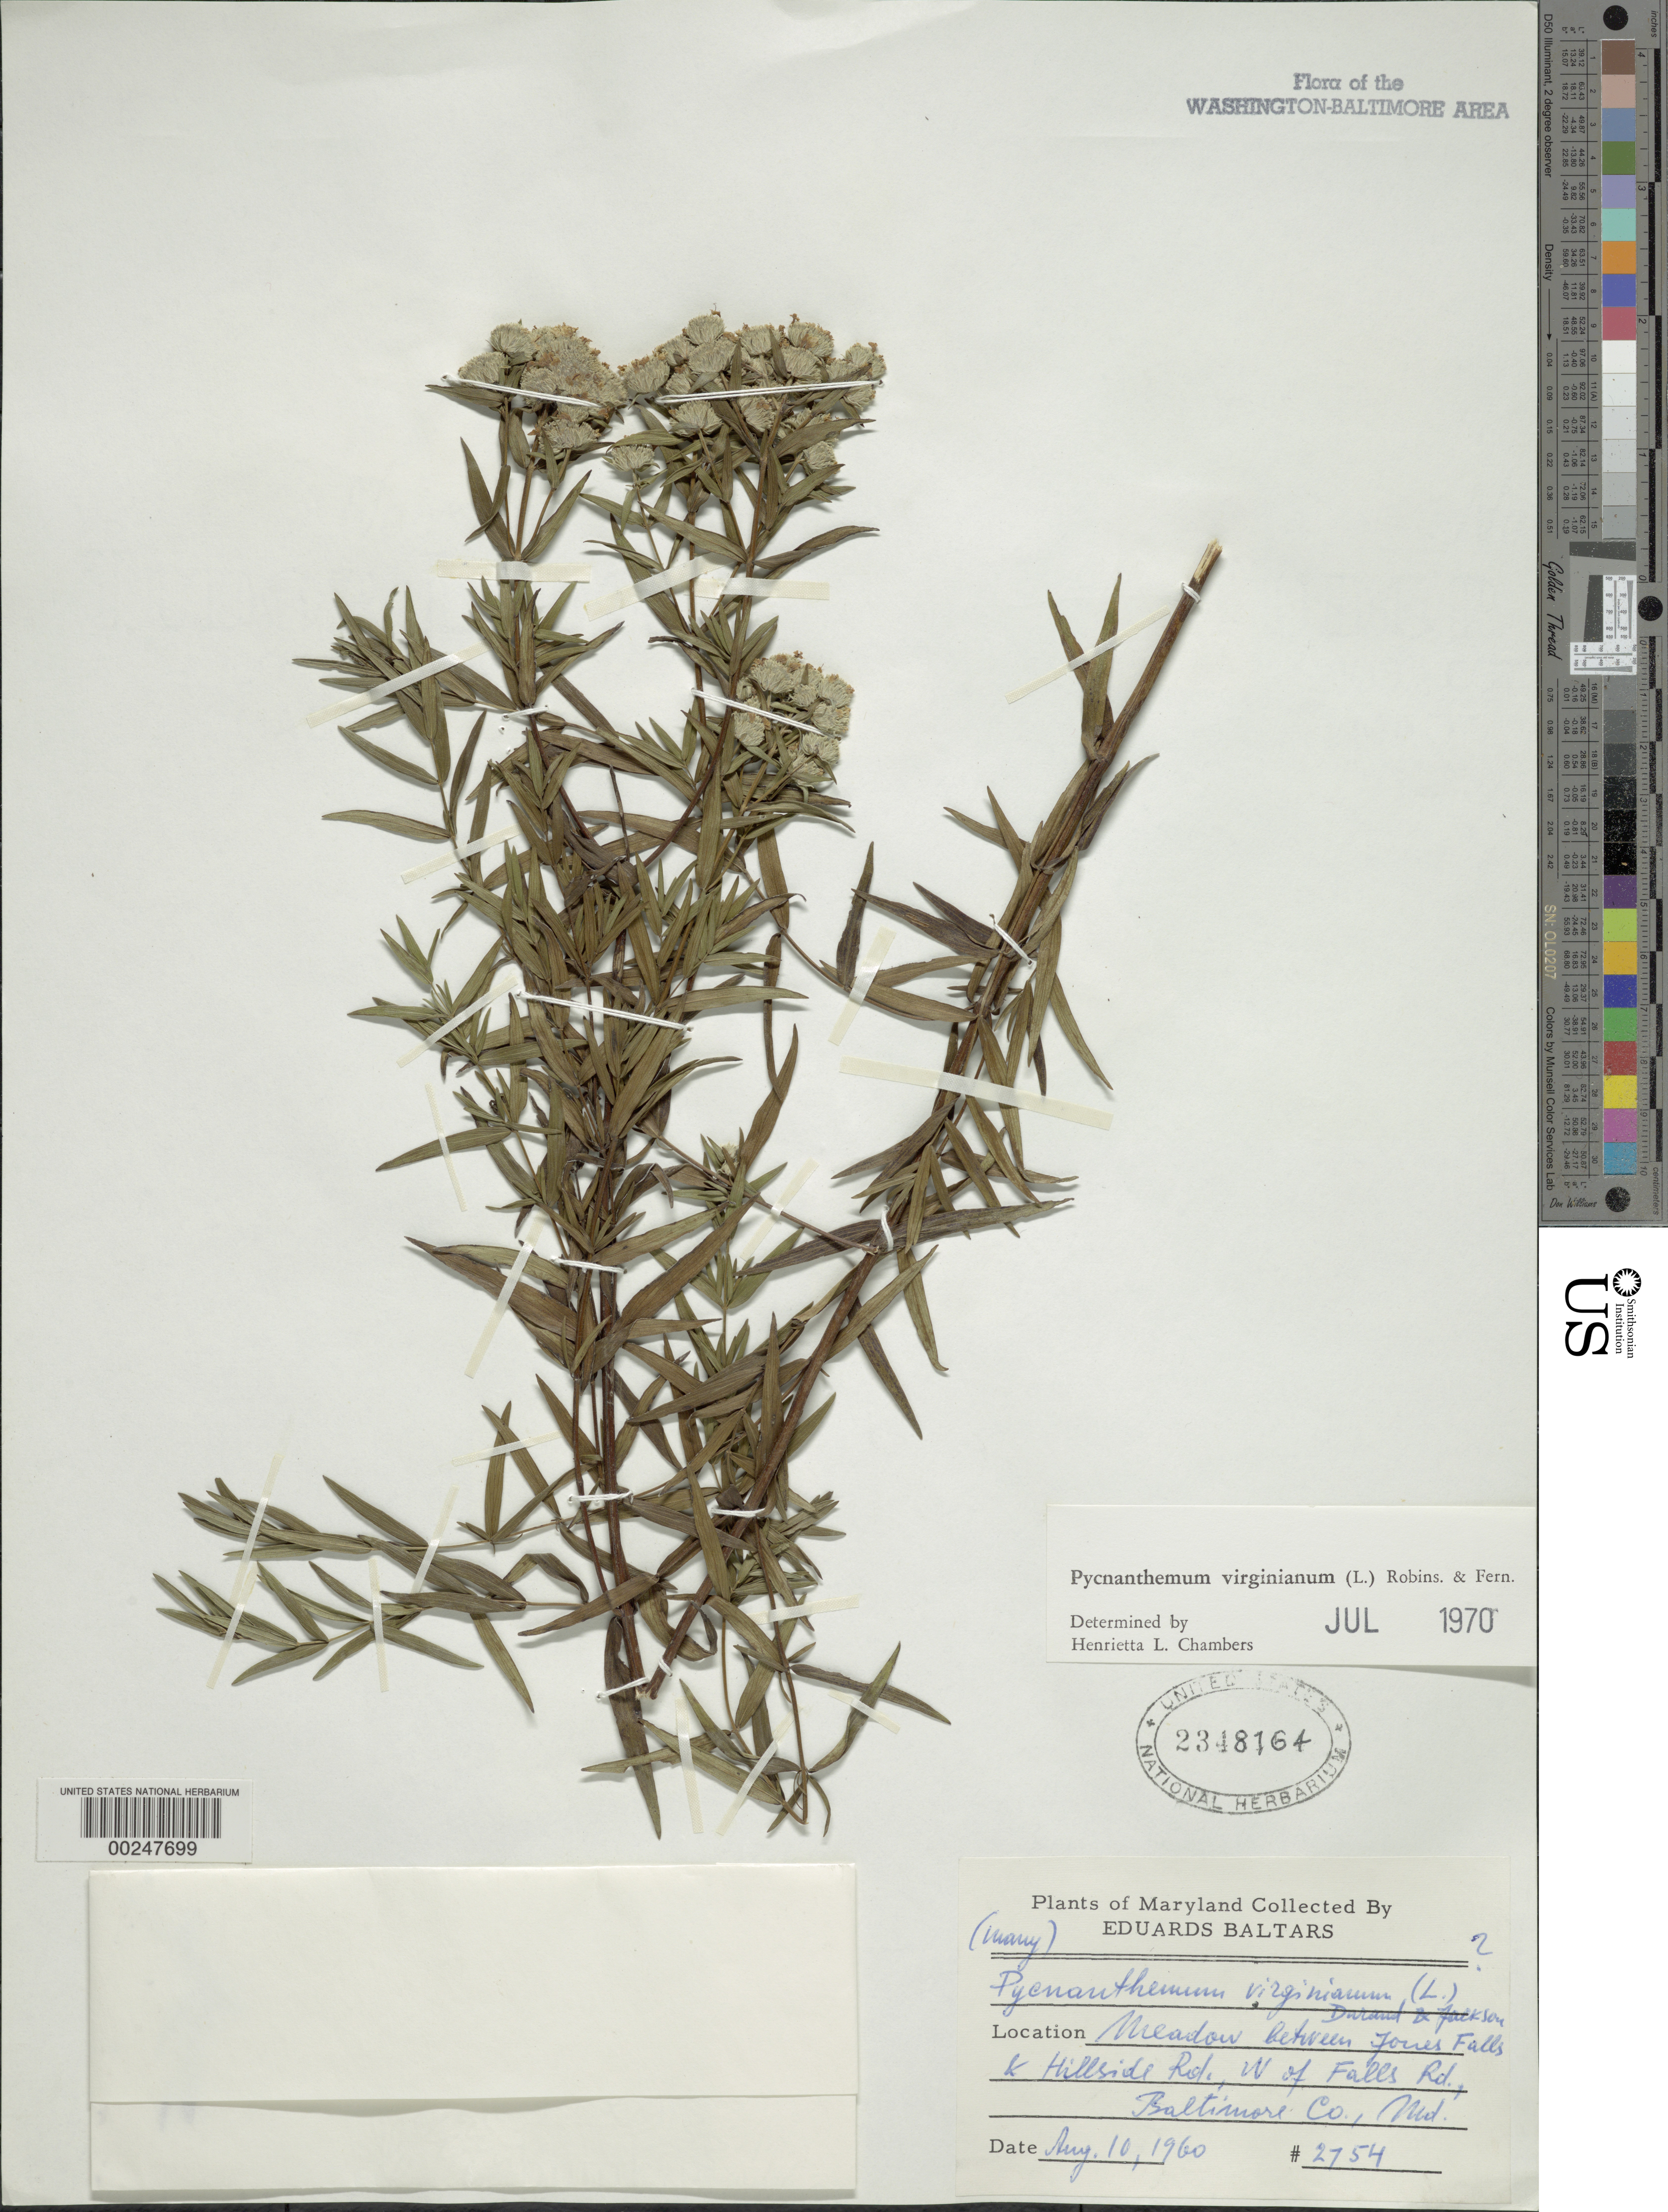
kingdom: Plantae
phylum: Tracheophyta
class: Magnoliopsida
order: Lamiales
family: Lamiaceae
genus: Pycnanthemum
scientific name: Pycnanthemum virginianum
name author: (L.) Durand & B.D. Jacks. ex B.L. Rob. & Fernald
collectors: E. Baltars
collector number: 2754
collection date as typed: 10 Aug 1960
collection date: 1960-08-10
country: United States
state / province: Maryland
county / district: City of Baltimore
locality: Between Jones Falls and Hillside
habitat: Meadow between Jones Falls and Hillside Dr. W of Falls Rd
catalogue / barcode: US 2348164